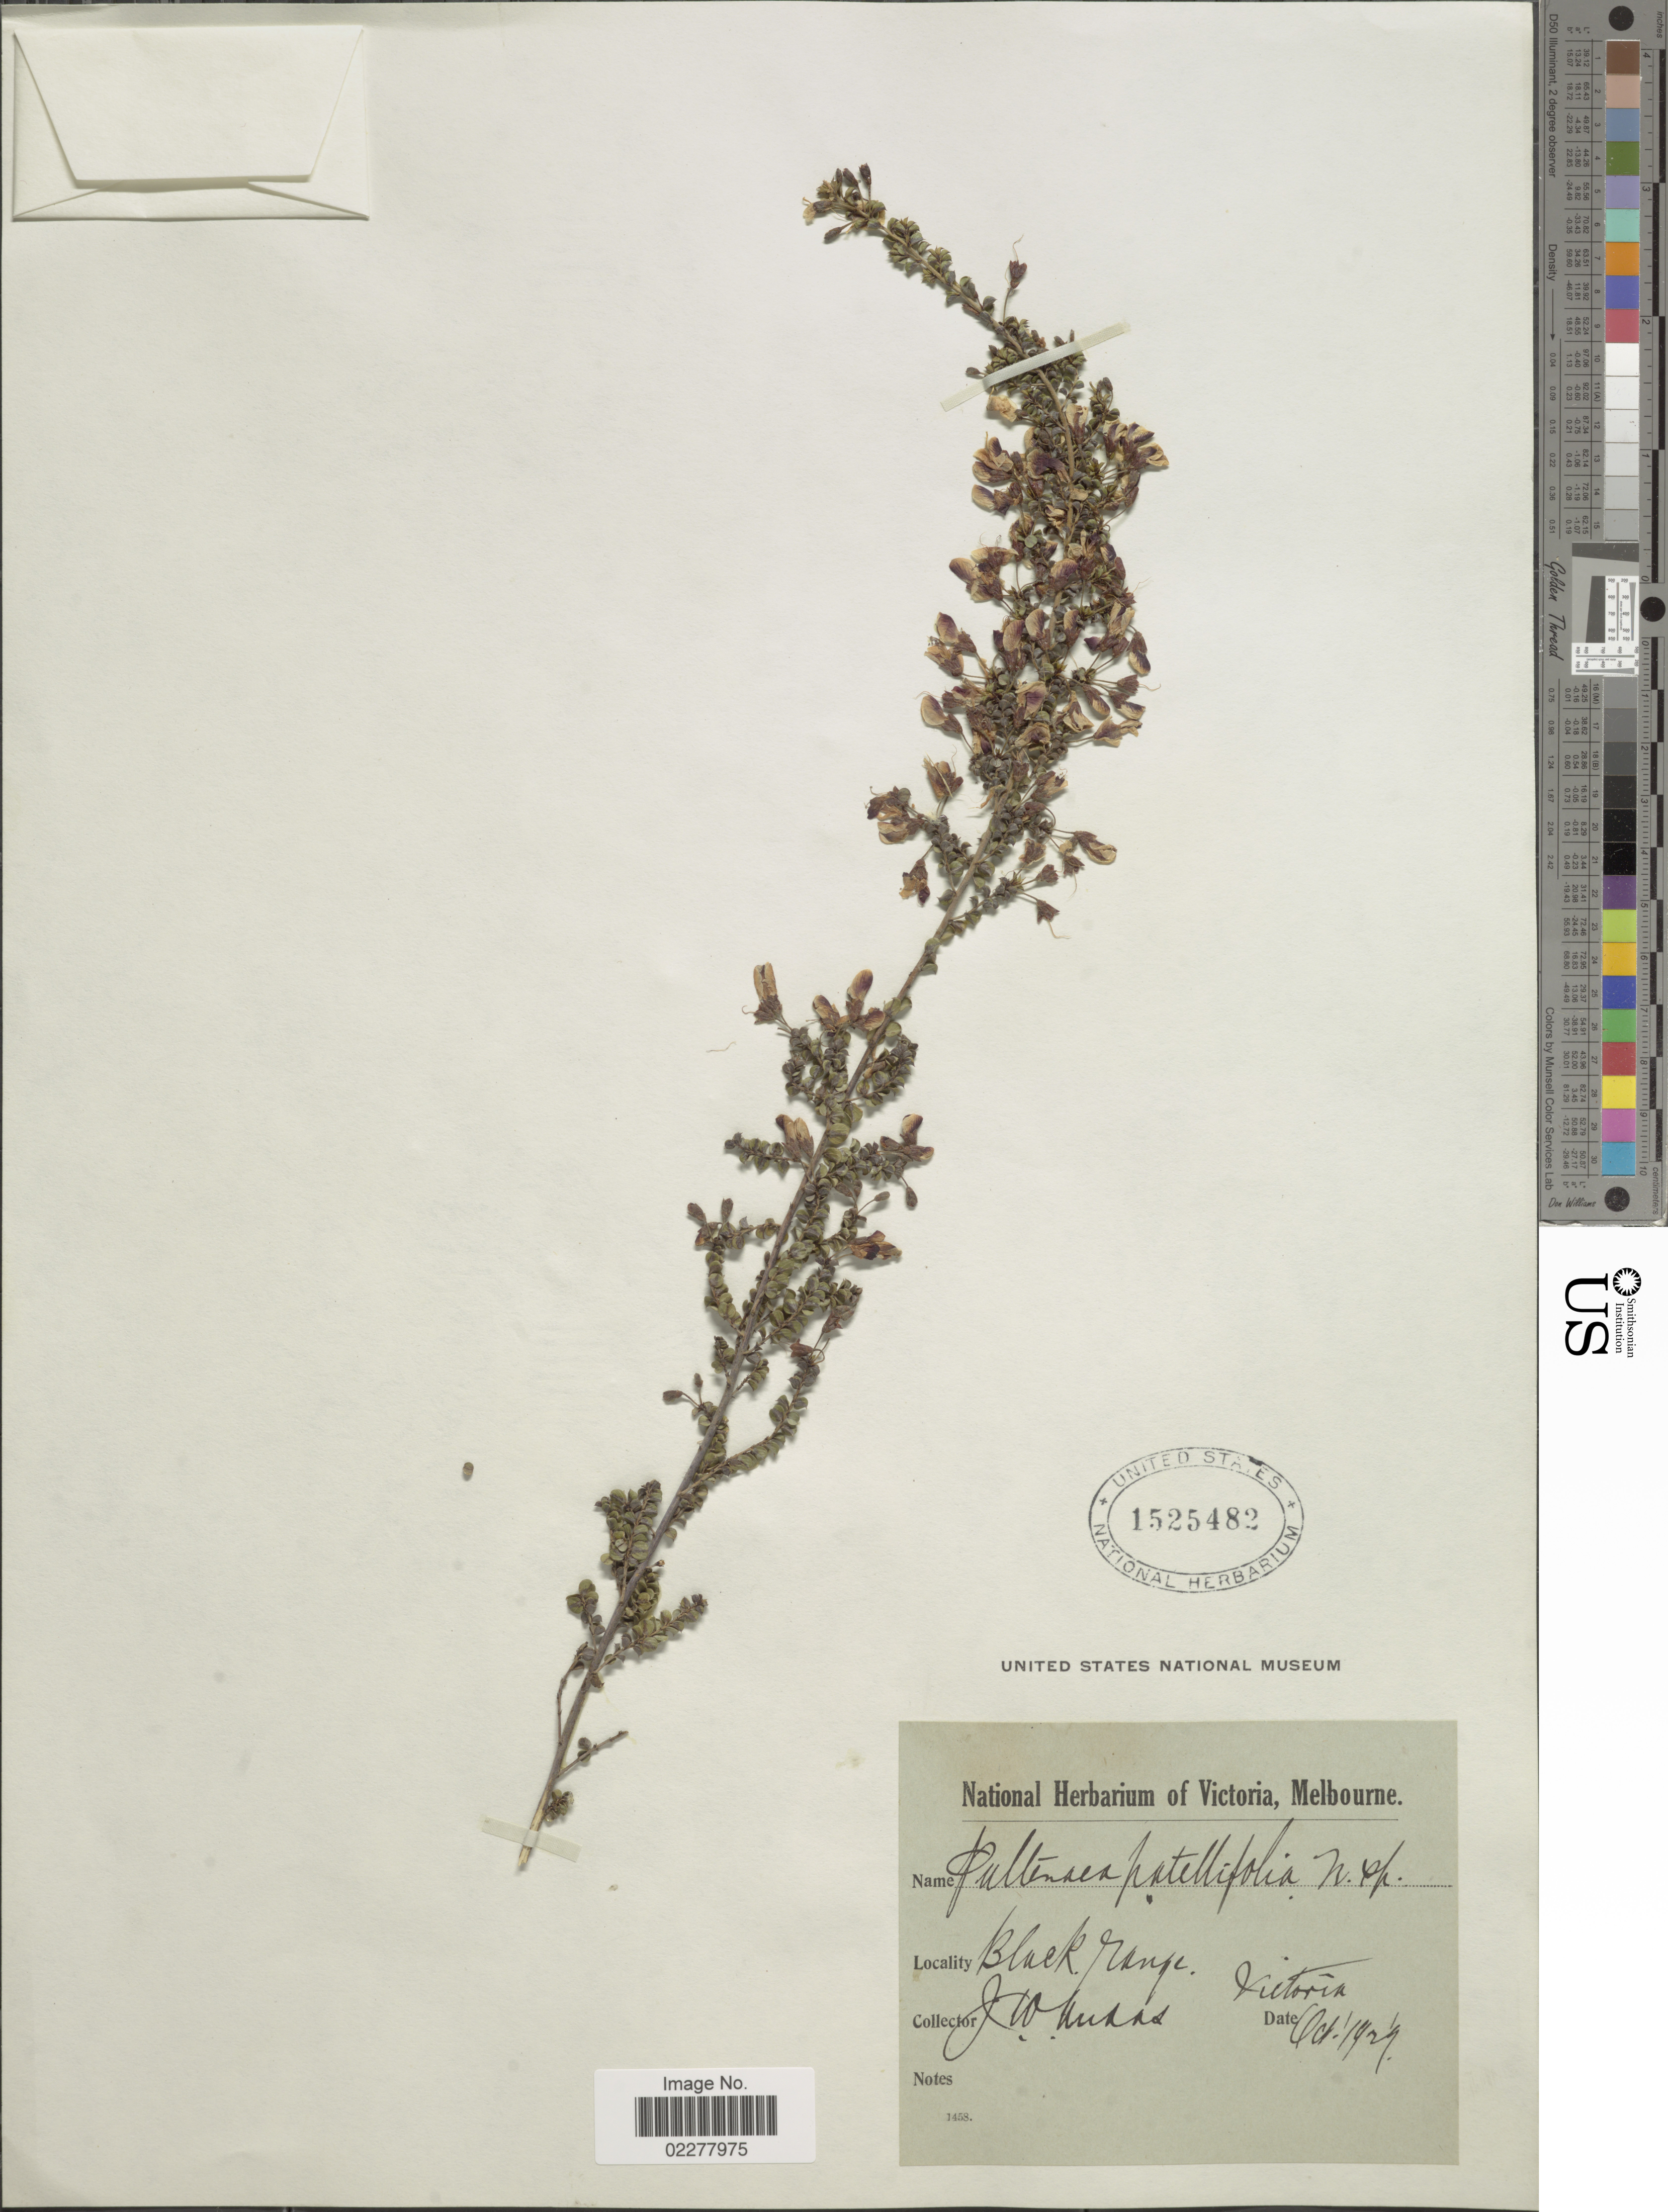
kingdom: Plantae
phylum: Tracheophyta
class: Magnoliopsida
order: Fabales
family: Fabaceae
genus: Pultenaea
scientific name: Pultenaea patellifolia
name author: Williamson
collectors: J. Audas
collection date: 1929-10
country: Australia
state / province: Victoria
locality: Black range. Victoria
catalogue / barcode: US 1525482